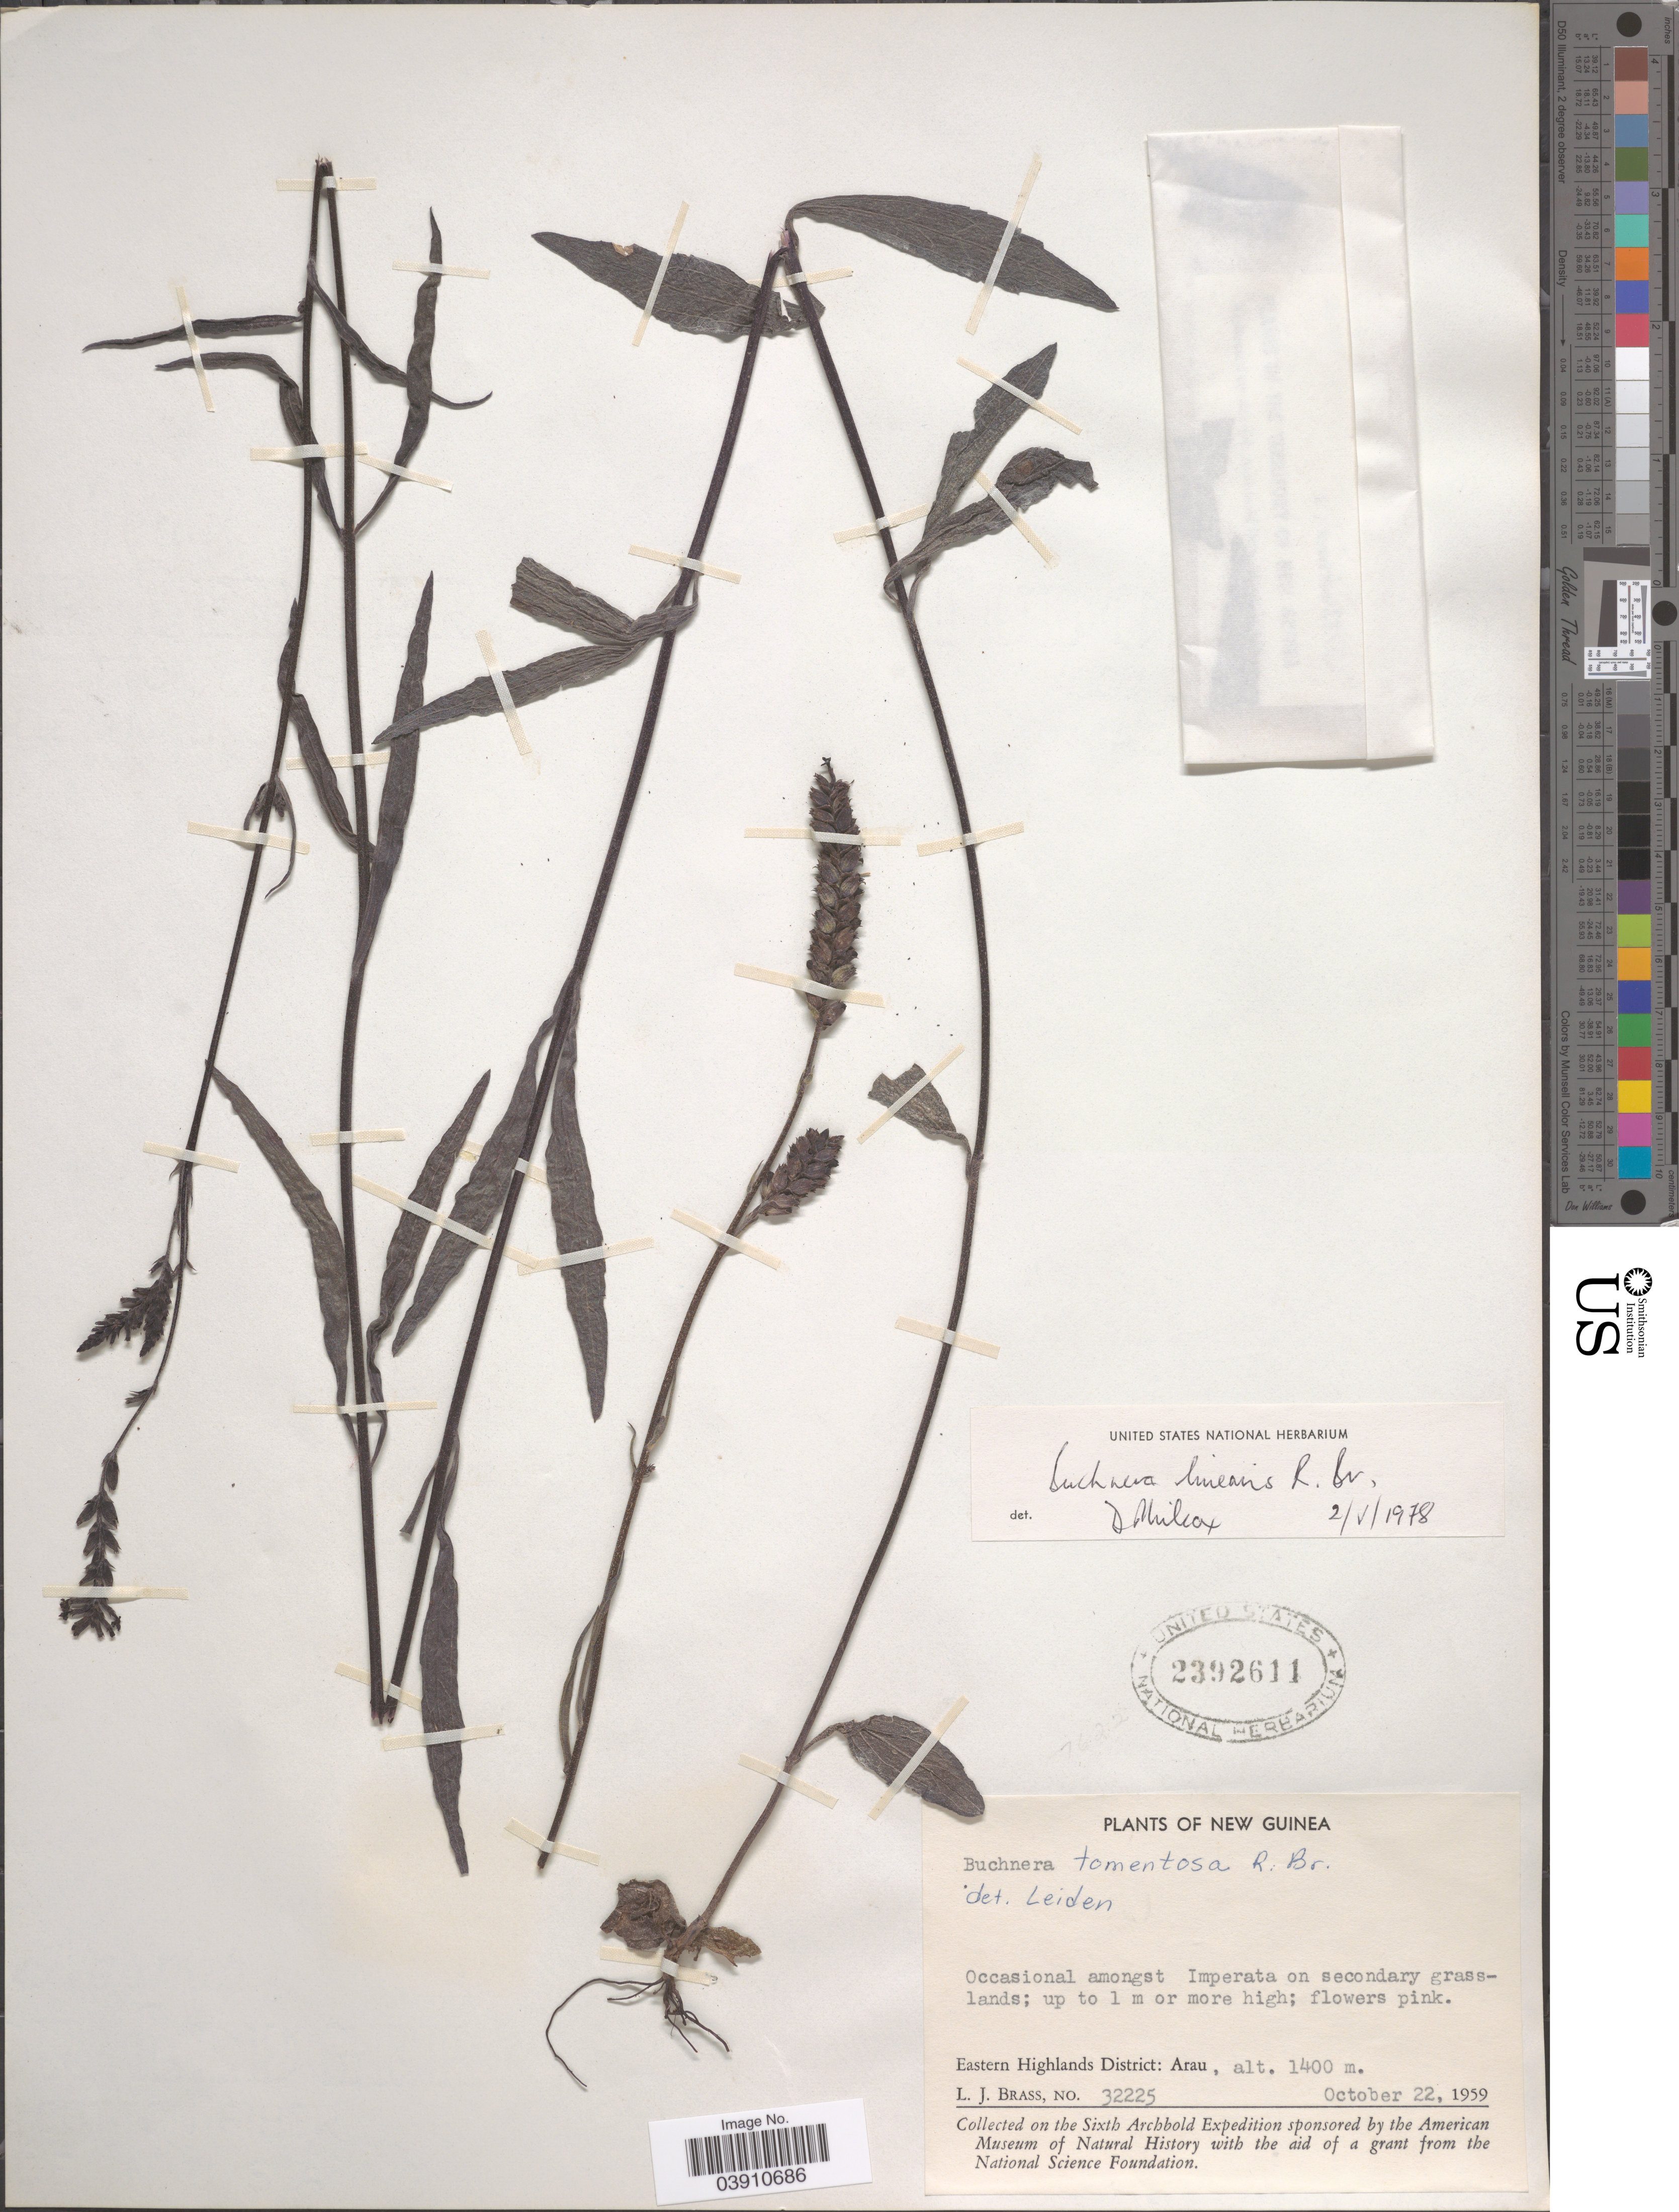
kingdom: Plantae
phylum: Tracheophyta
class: Magnoliopsida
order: Lamiales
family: Orobanchaceae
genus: Buchnera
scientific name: Buchnera linearis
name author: R. Br.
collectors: L. J. Brass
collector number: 32225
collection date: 1959-10-22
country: Papua New Guinea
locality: New Guinea. Eastern Highlands District: Arau.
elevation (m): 1400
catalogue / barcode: US 2392611